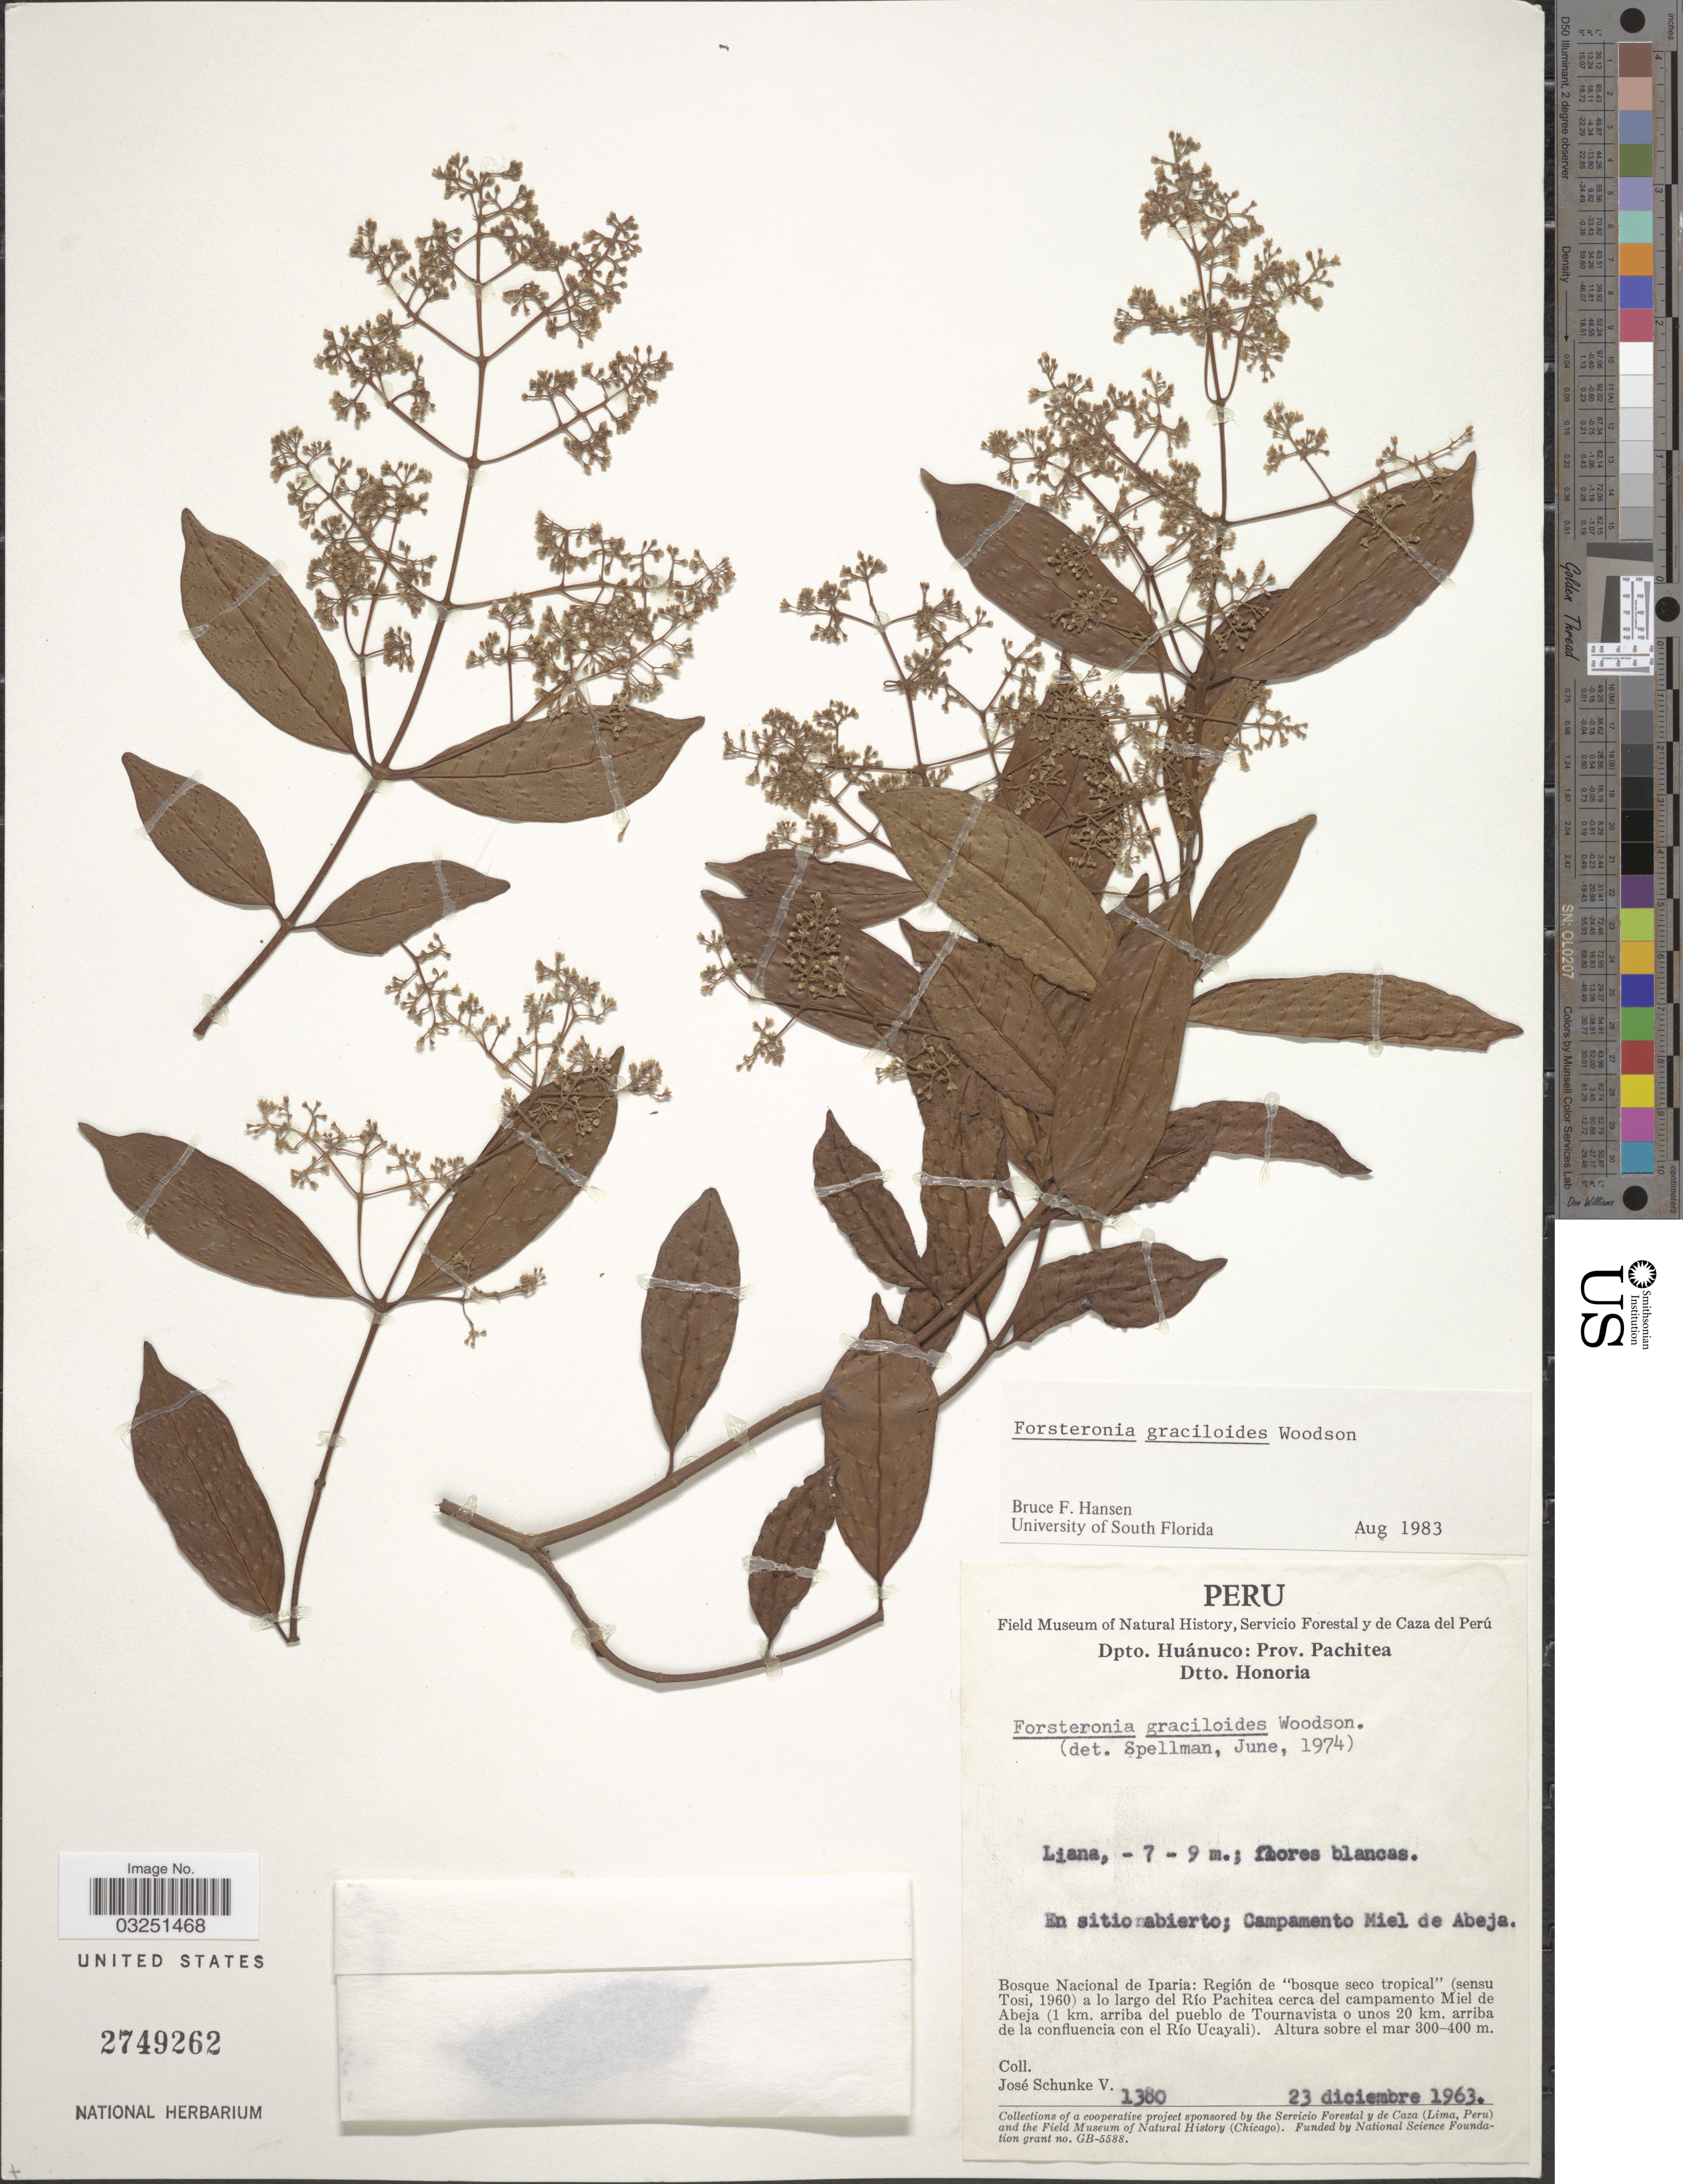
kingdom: Plantae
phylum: Tracheophyta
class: Magnoliopsida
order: Gentianales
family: Apocynaceae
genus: Forsteronia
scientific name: Forsteronia graciloides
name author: Woodson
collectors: J. Schunke Vigo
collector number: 1380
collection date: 1963-12-23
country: Peru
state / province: Huánuco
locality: Dpto. Huánuco: Prov. Pachitea. Dtto. Honoria. Campamento Miel de Abeja. Bosque Nacional de Iparia: Región de "bosque seco tropical" (sensu Tosi, 1960) a lo largo del Río Pachitea cerca del campamaneto Miel de Abeja (1 km. arriba del pueblo de Tournavista o unos 20 km. arriba de la confluencia con el Río Ucayali).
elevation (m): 300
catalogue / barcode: US 2749262